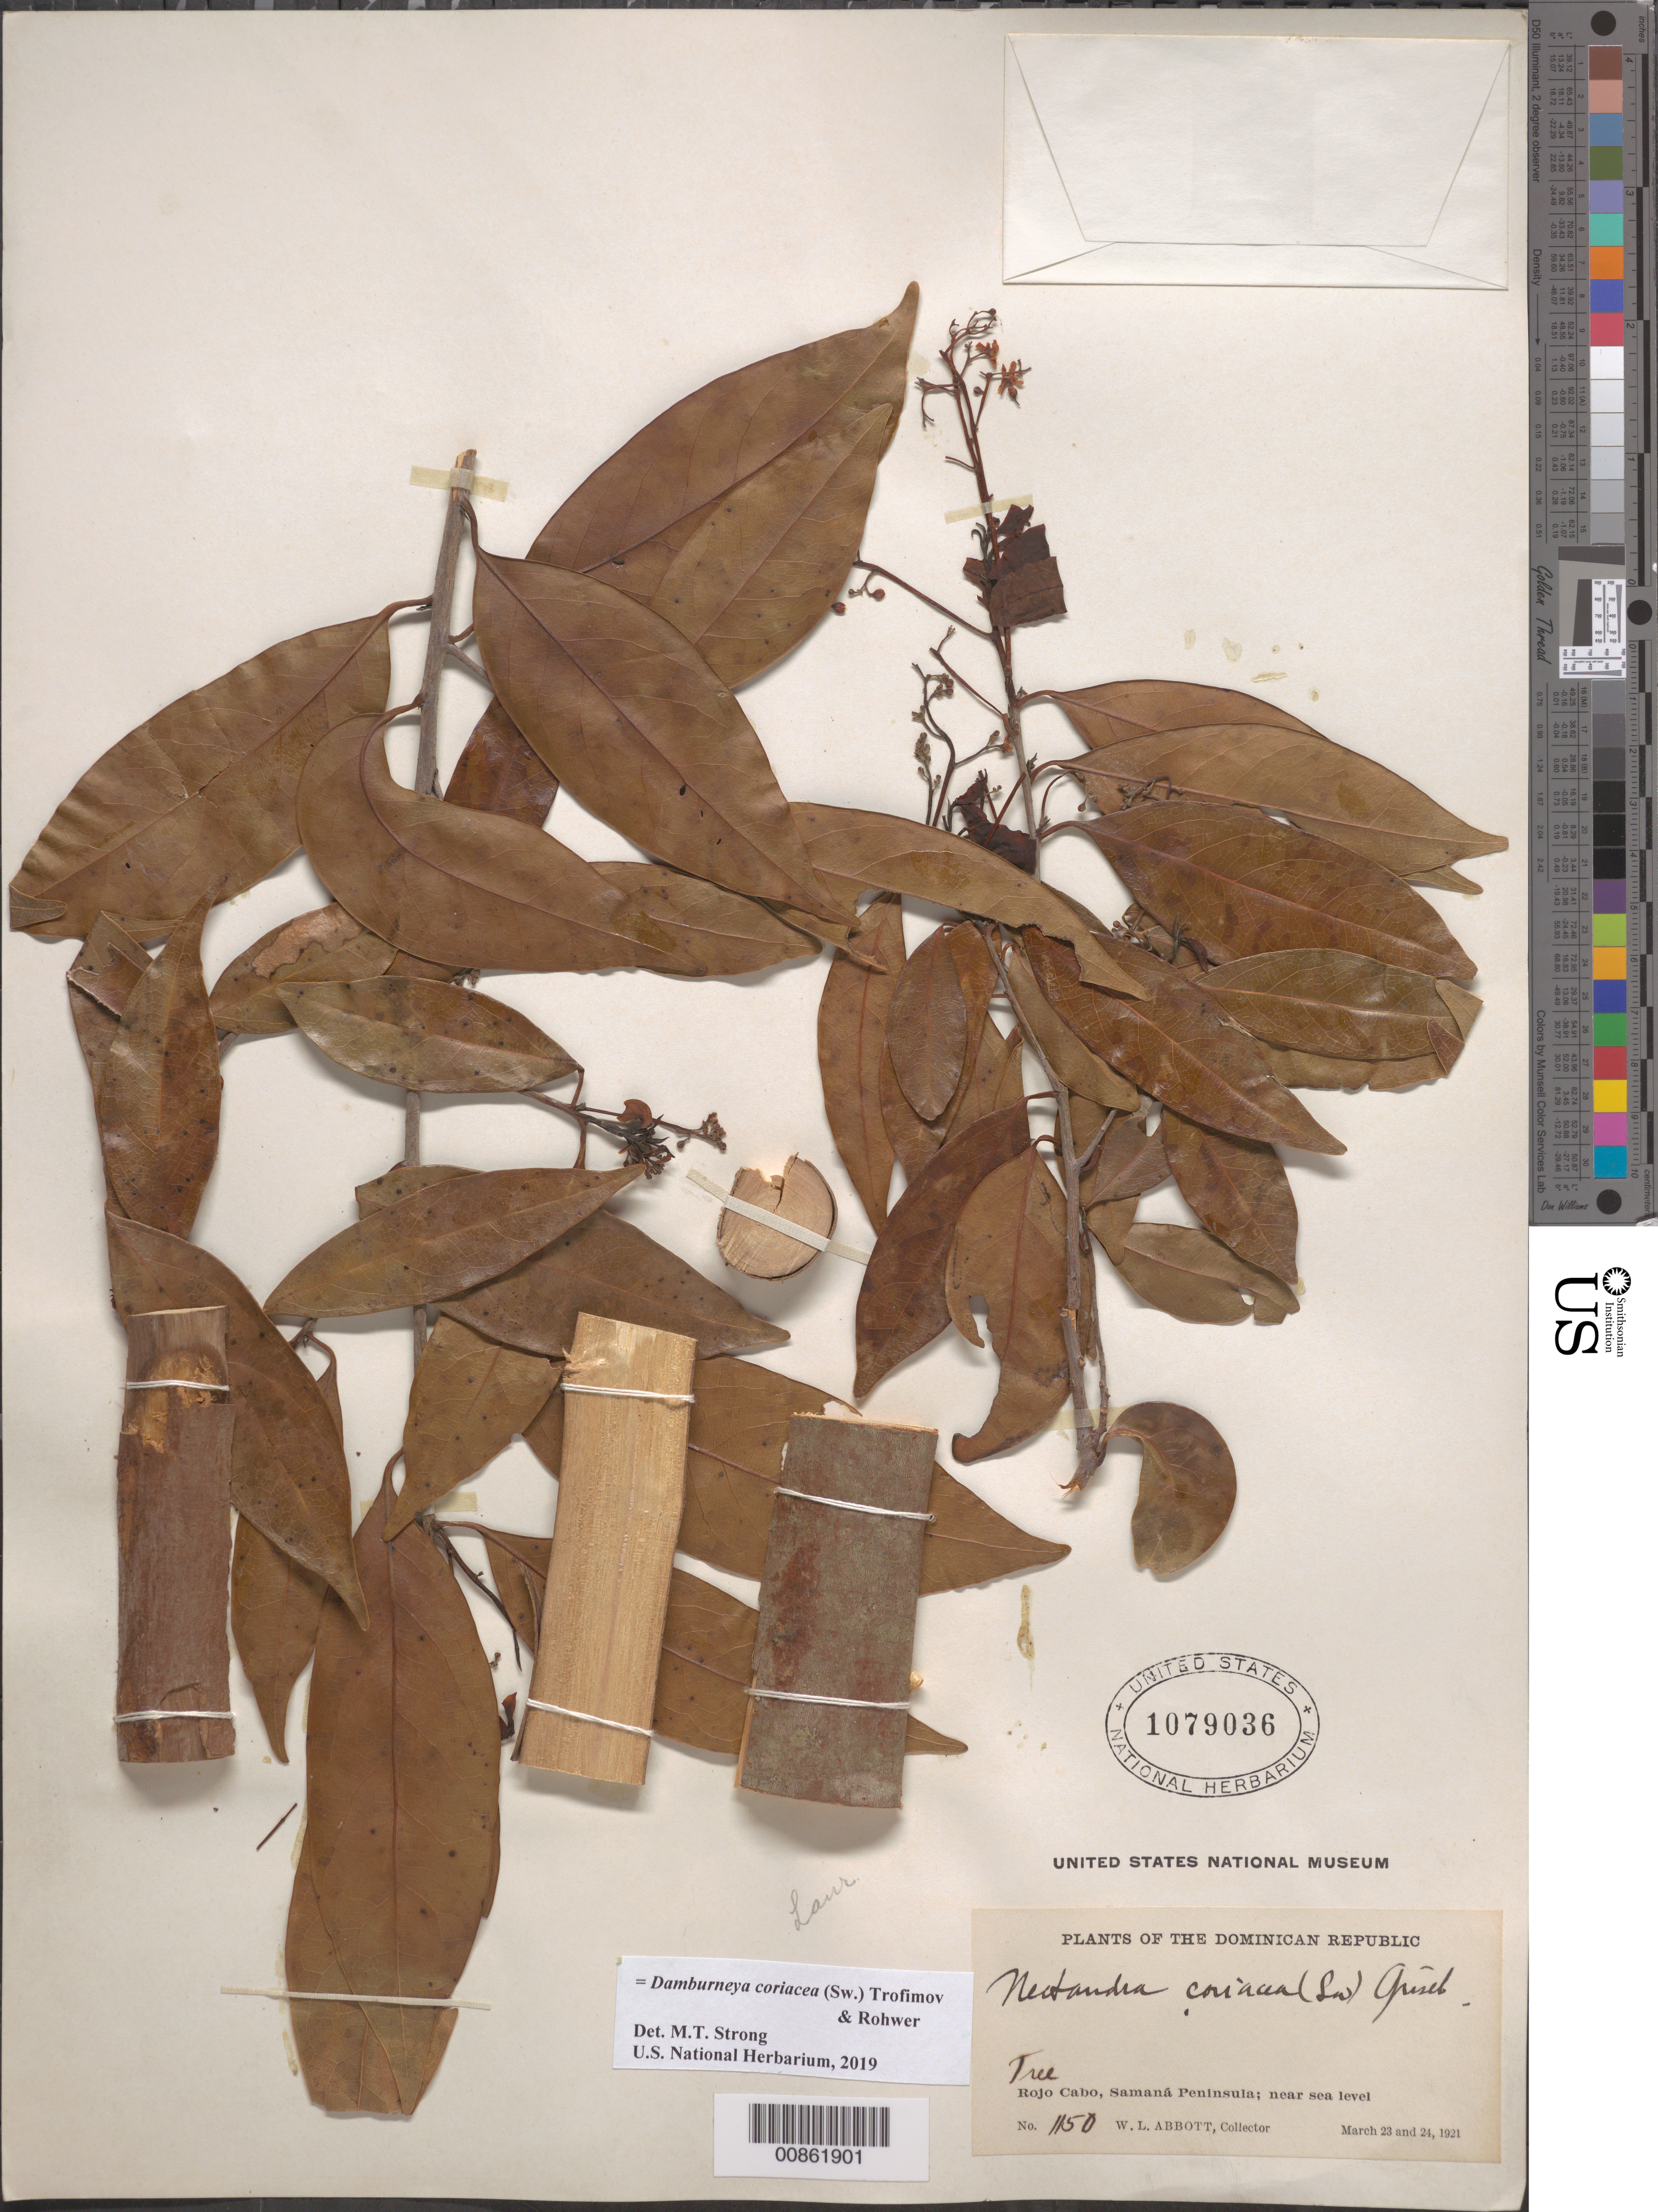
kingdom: Plantae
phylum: Tracheophyta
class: Magnoliopsida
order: Laurales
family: Lauraceae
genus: Damburneya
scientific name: Damburneya coriacea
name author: (Sw.) Trofimov & Rohwer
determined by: Strong, M. T., (US), Smithsonian Institution - National Museum of Natural History (UNITED STATES)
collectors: W. L. Abbott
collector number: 1150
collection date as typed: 23 Mar 1921 to 24 Mar 1921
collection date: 1921-03-23/1921-03-24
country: Dominican Republic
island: Hispaniola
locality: Rojo Cabo, Samaná Peninsula.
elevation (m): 0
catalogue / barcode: US 1079036